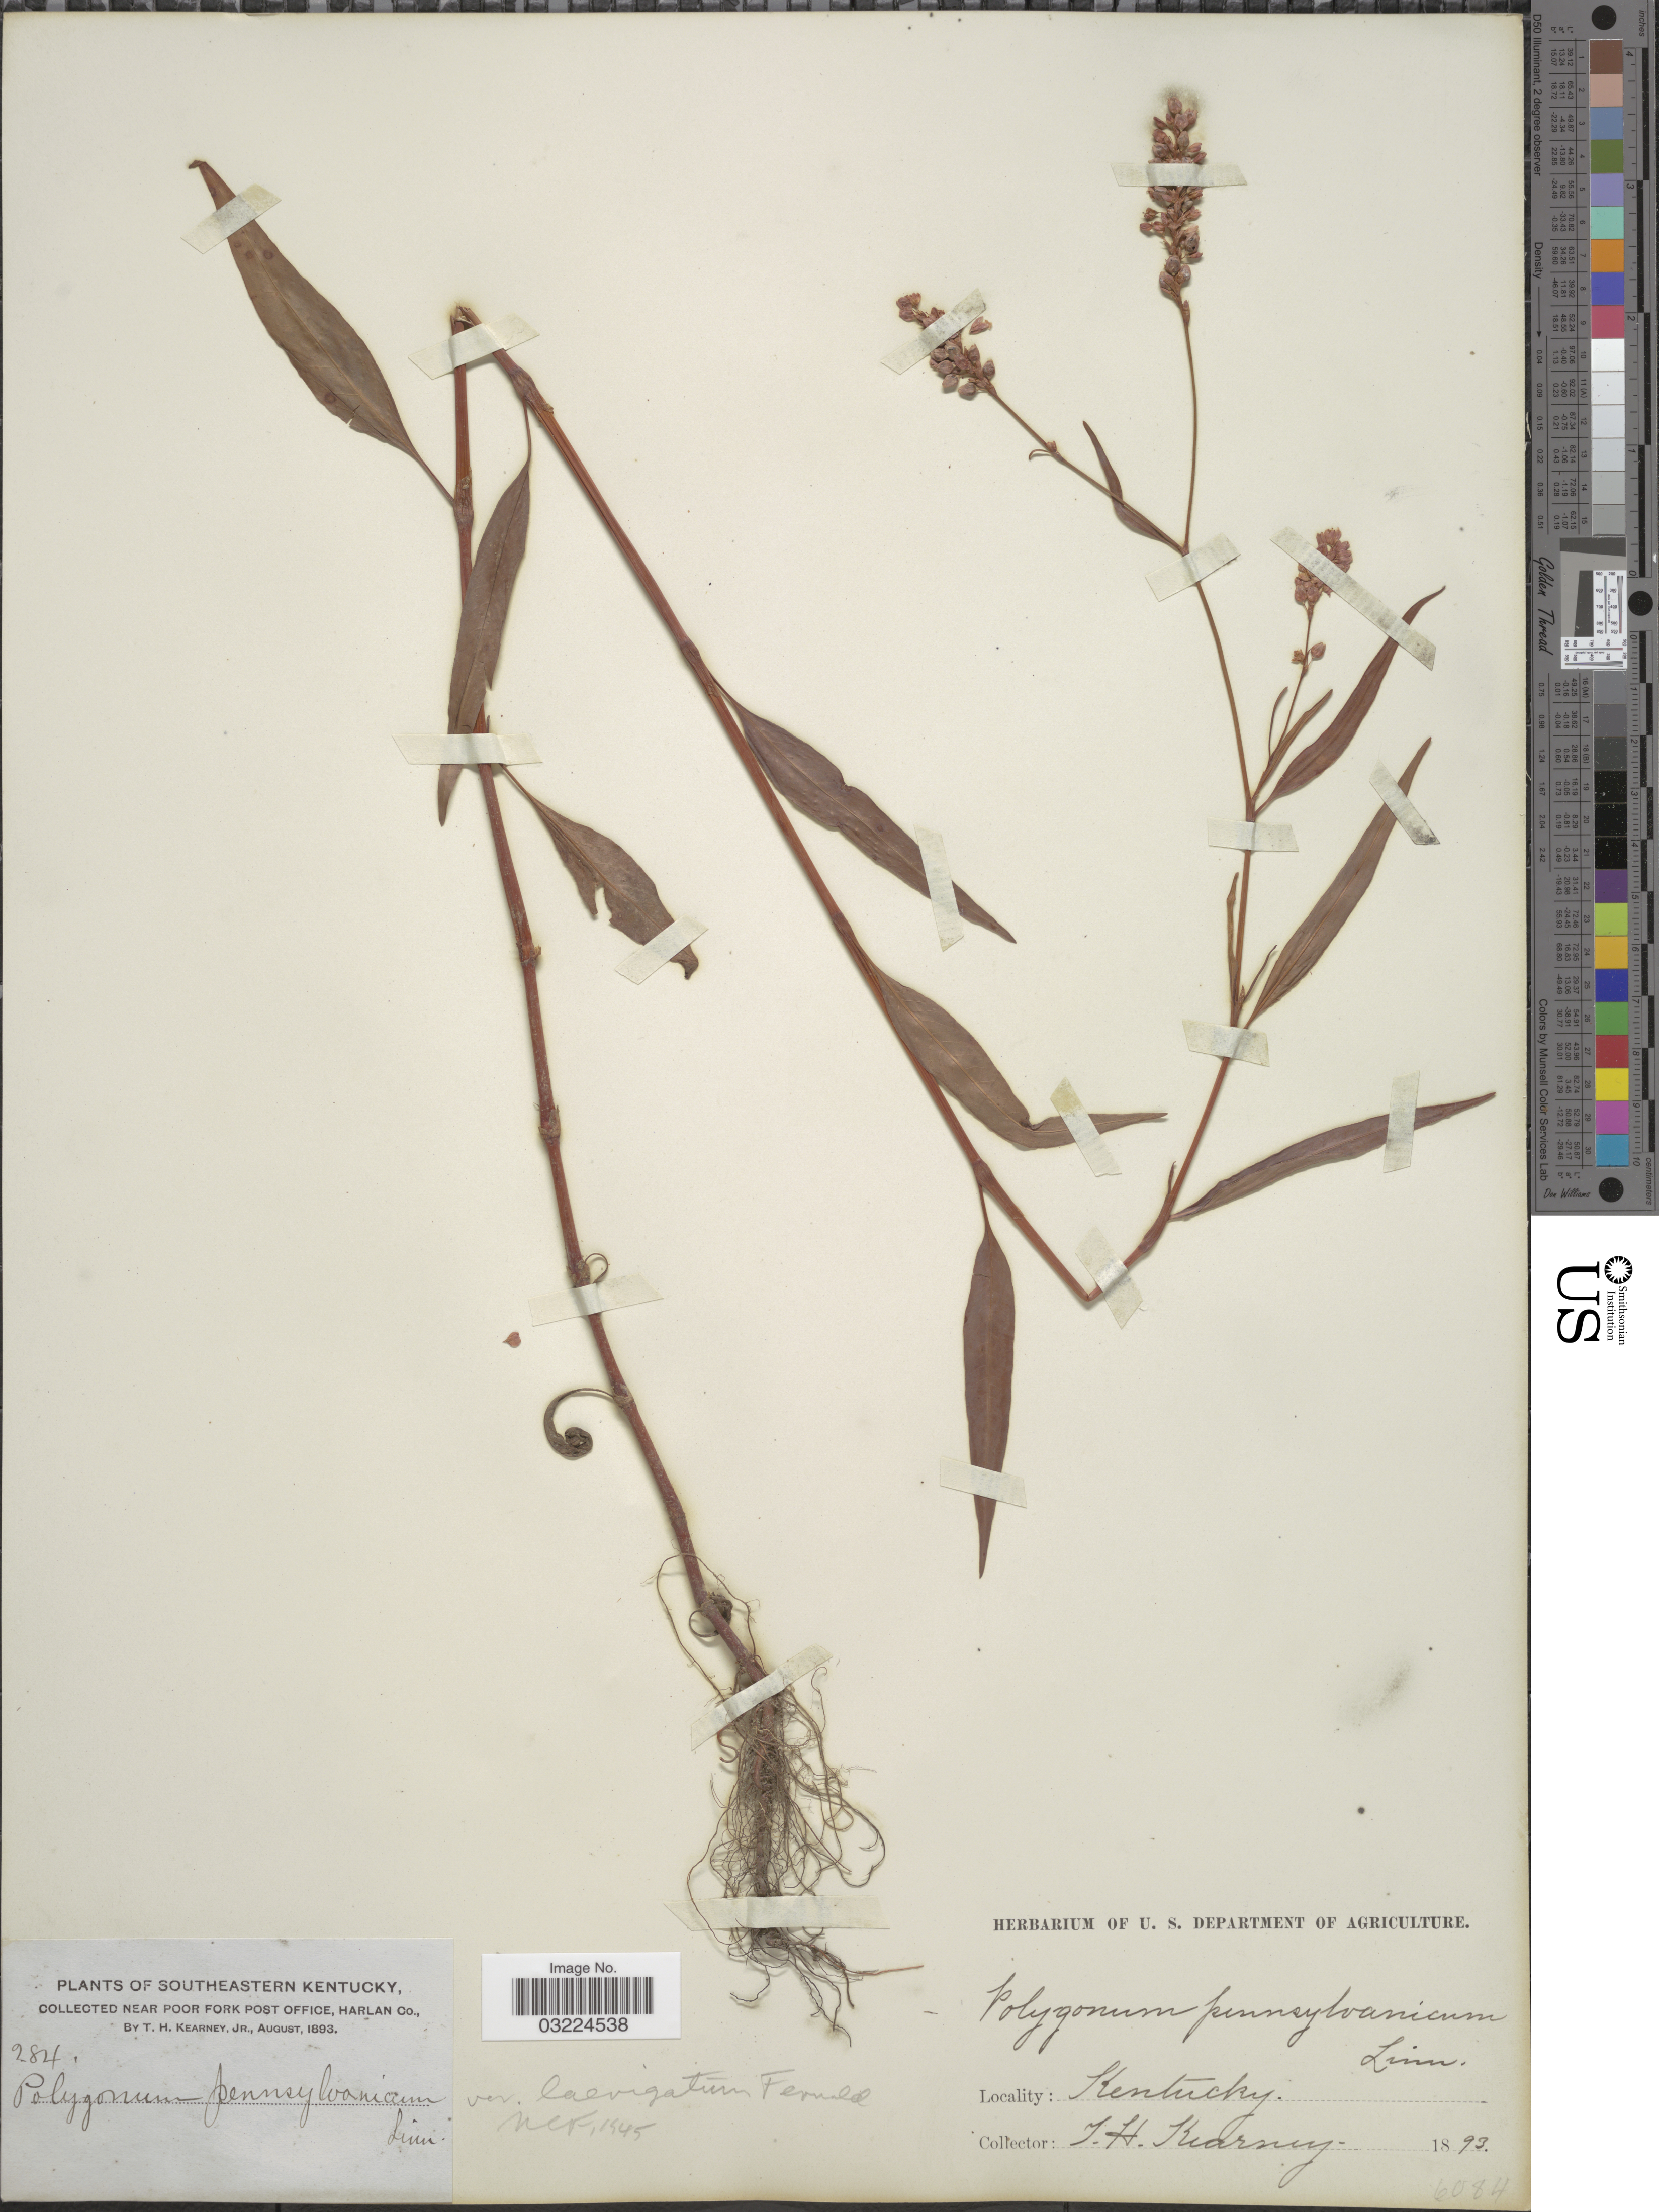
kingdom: Plantae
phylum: Tracheophyta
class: Magnoliopsida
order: Caryophyllales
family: Polygonaceae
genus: Persicaria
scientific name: Persicaria pensylvanica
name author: (L.) M. Gómez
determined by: Atha, D. E.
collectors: T. H. Kearney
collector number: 284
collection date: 1893-08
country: United States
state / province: Kentucky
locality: Southeastern Kentucky. Near Poor Fork Post Office, Harlan Co.